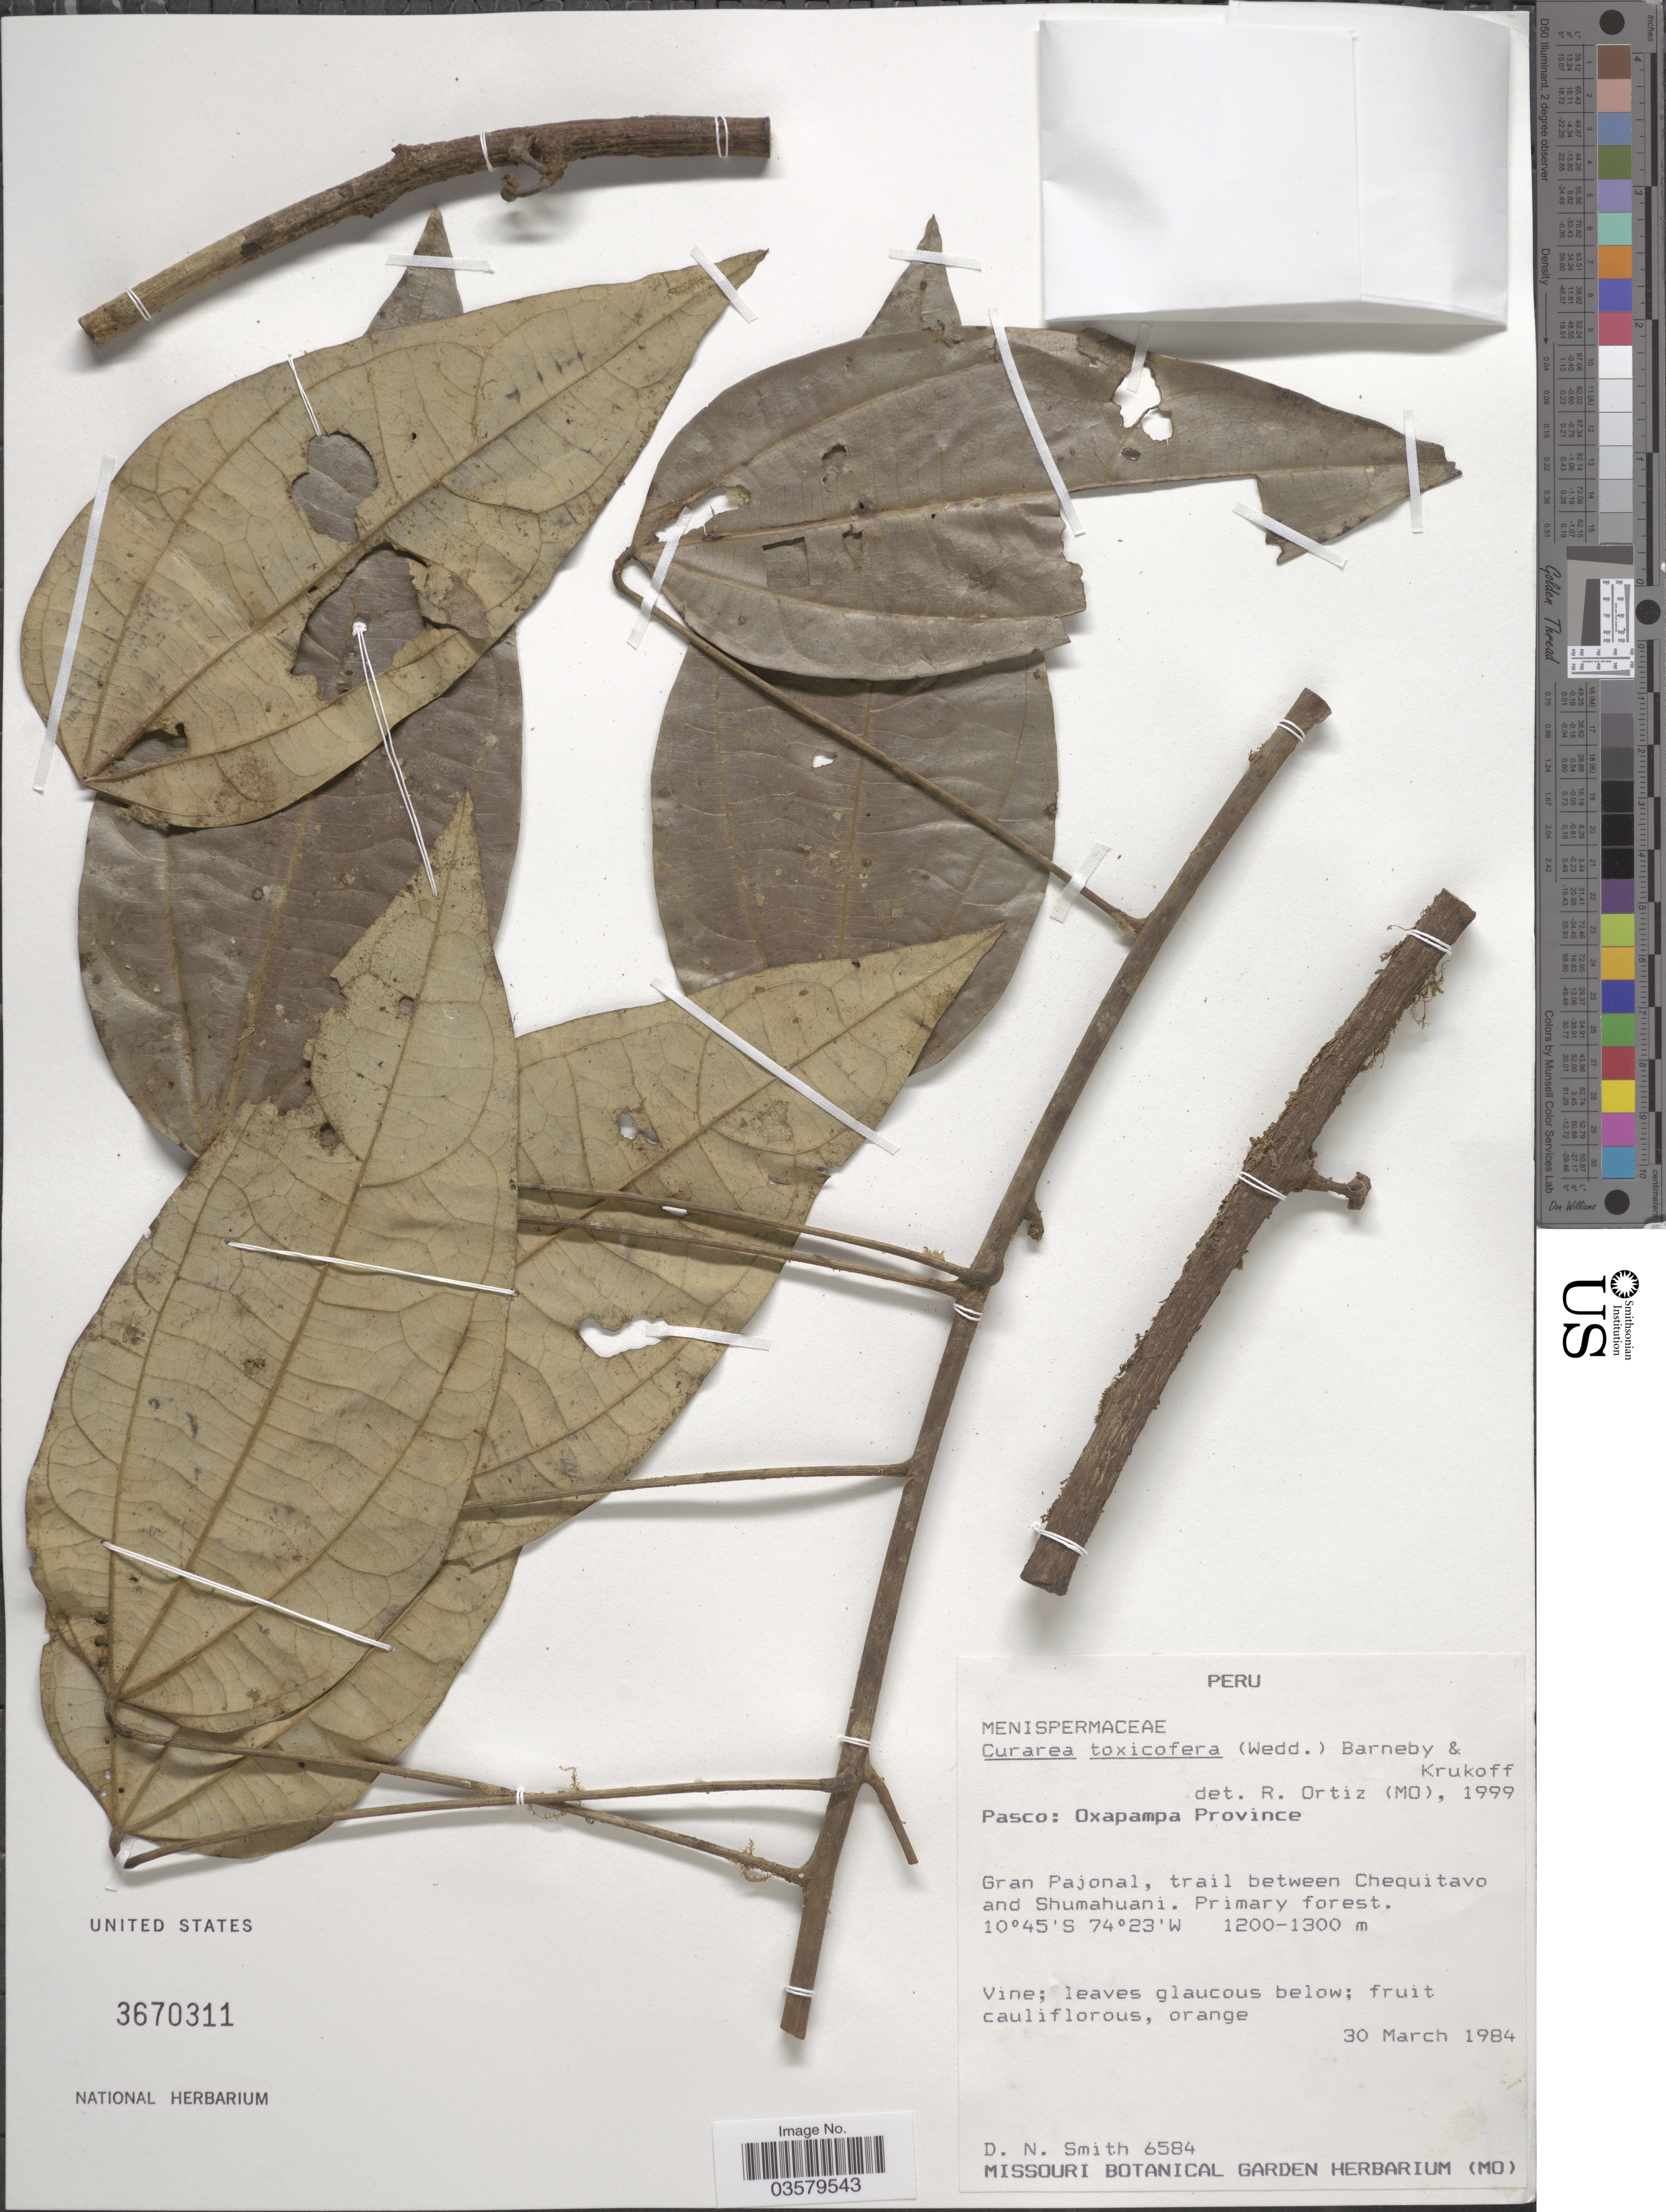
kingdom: Plantae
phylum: Tracheophyta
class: Magnoliopsida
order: Ranunculales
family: Menispermaceae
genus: Curarea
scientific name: Curarea toxicofera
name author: (Wedd.) Barneby & Krukoff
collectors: D. Smith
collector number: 6584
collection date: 1984-03-30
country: Peru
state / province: Pasco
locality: Oxapampa Province. Gran Pajonal, trail between Chequitavo and Shumahuani.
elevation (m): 1200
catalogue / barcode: US 3670311